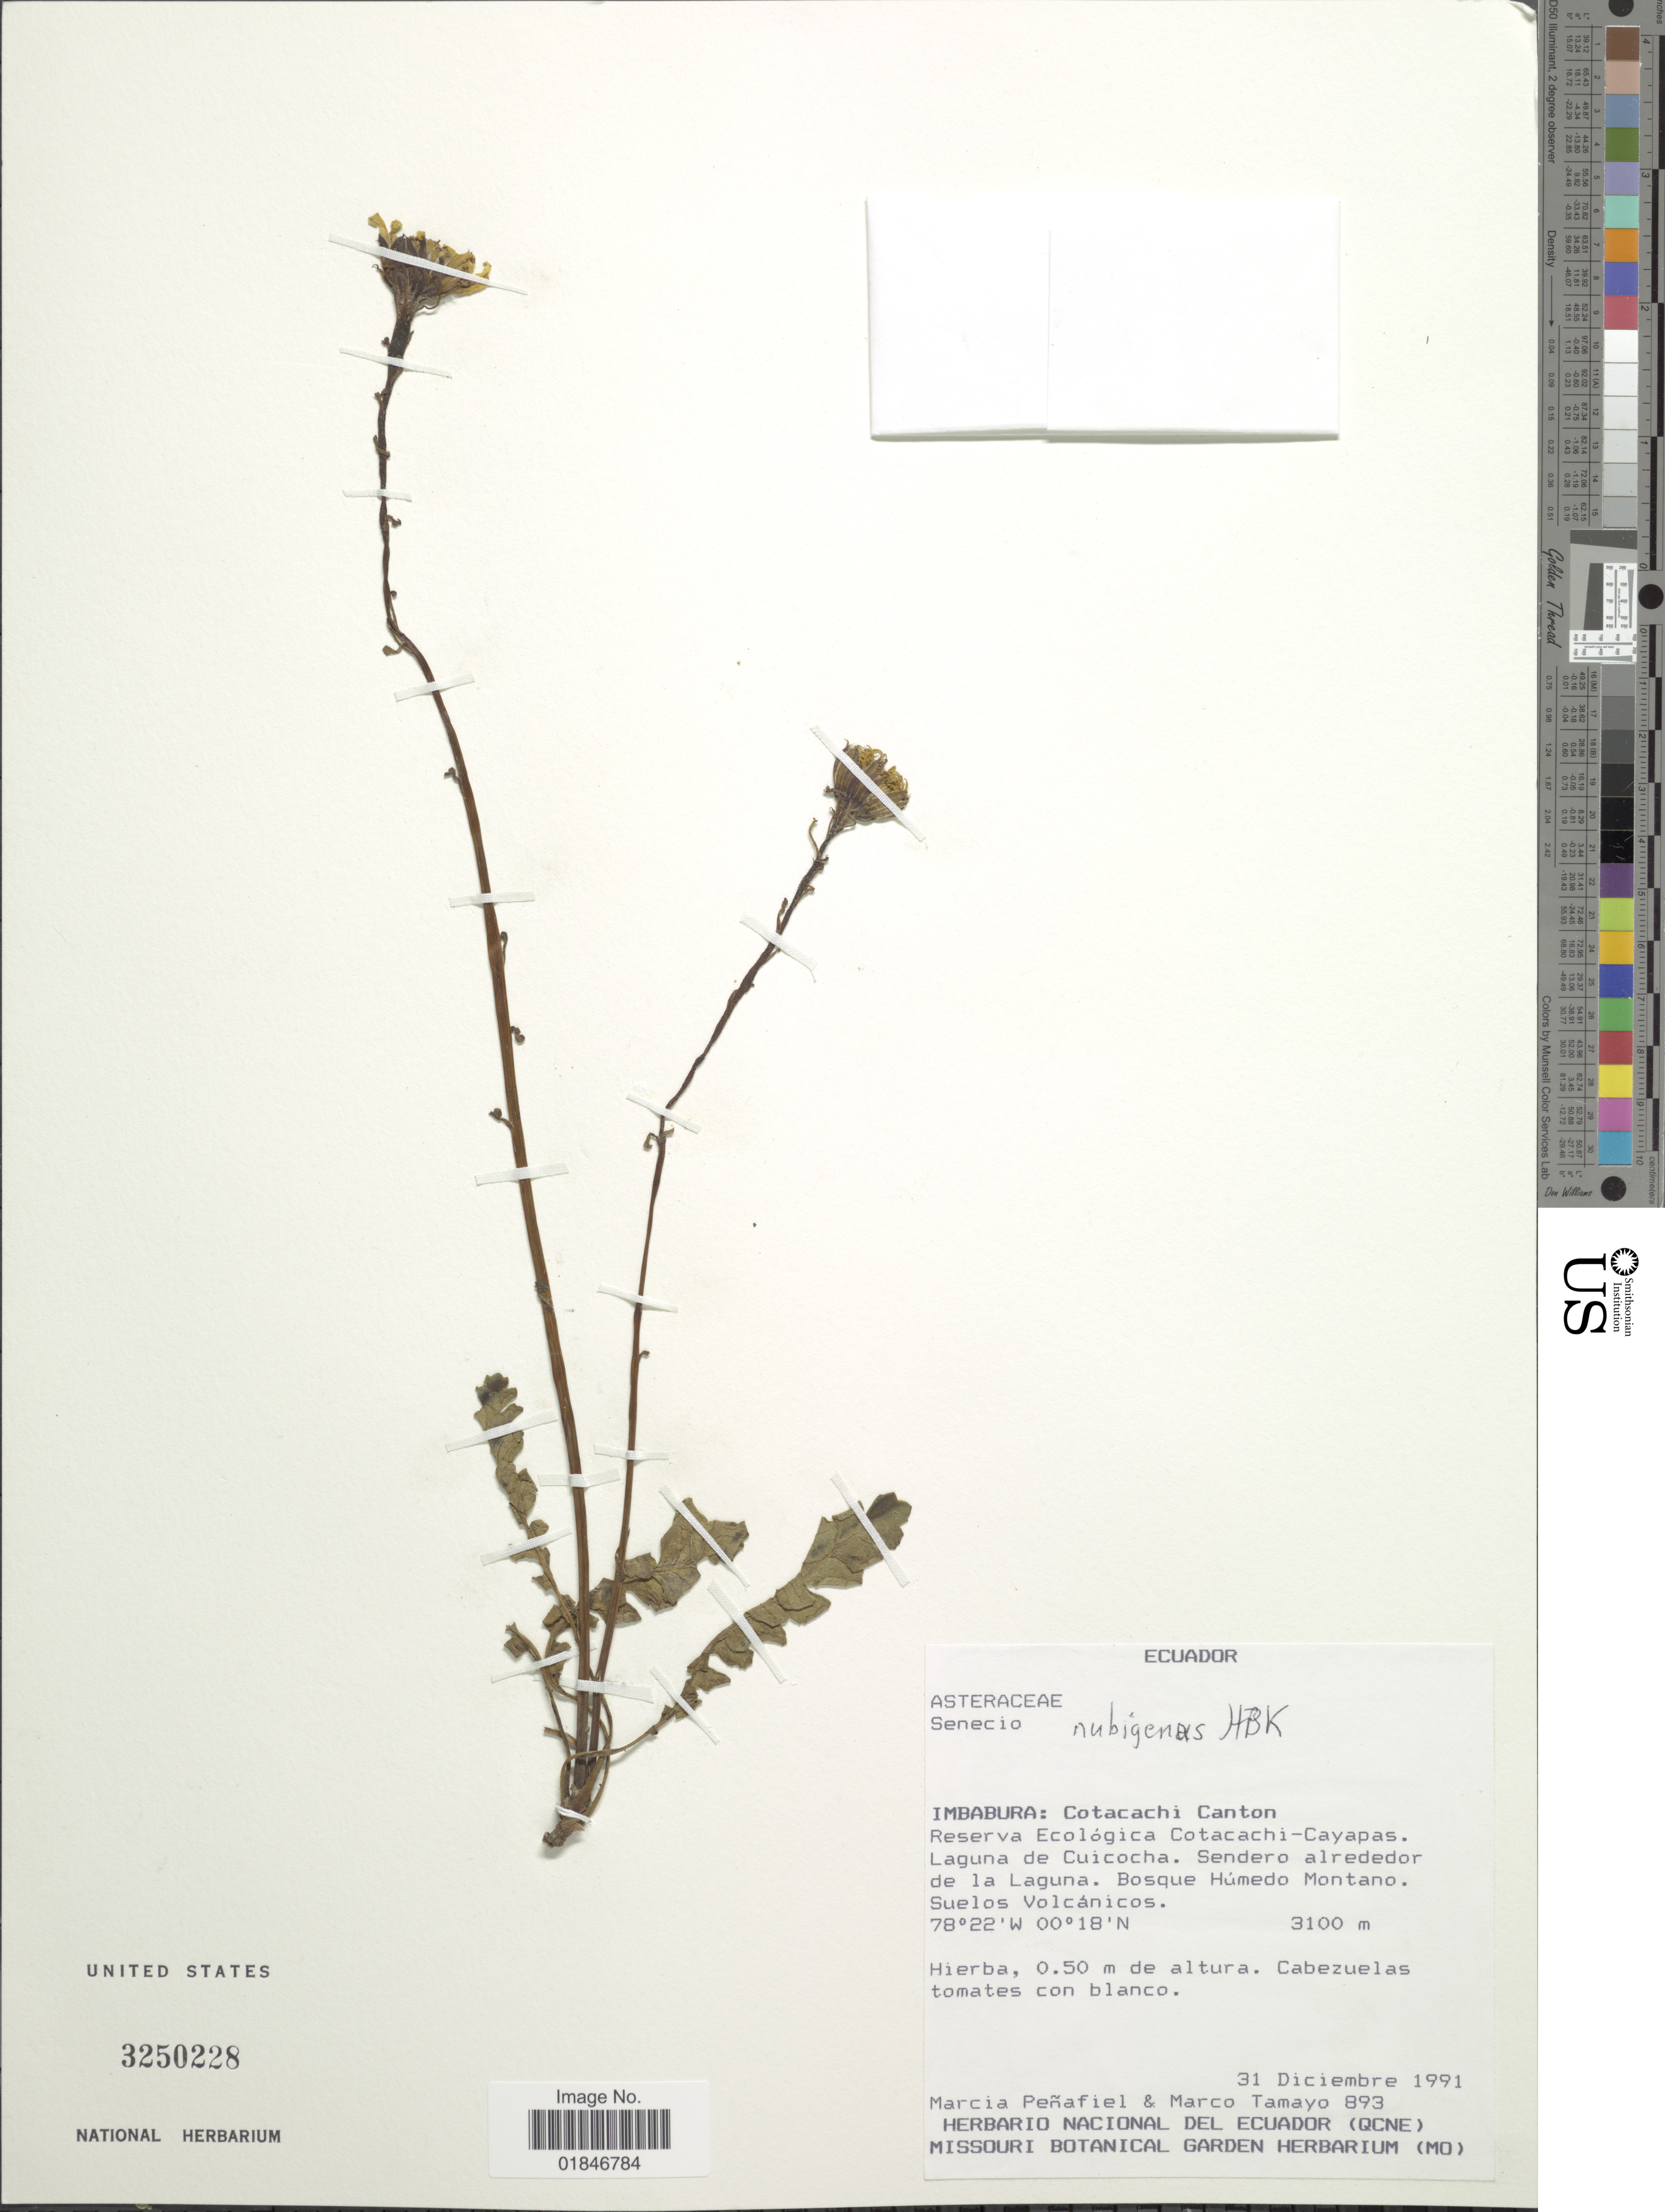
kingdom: Plantae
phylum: Tracheophyta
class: Magnoliopsida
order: Asterales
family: Asteraceae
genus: Dorobaea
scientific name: Dorobaea pimpinellifolia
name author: (Kunth) B. Nord.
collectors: M. Penafiel & M. Tamayo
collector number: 893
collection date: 1991-12-31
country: Ecuador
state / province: Imbabura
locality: Imbabura: Cotacachi Canton. Reserva Ecologica Cotacachi-Cayapas. Laguna de Cuicocha, Sendero alrededor de la Laguna.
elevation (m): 3100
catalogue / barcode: US 3250228